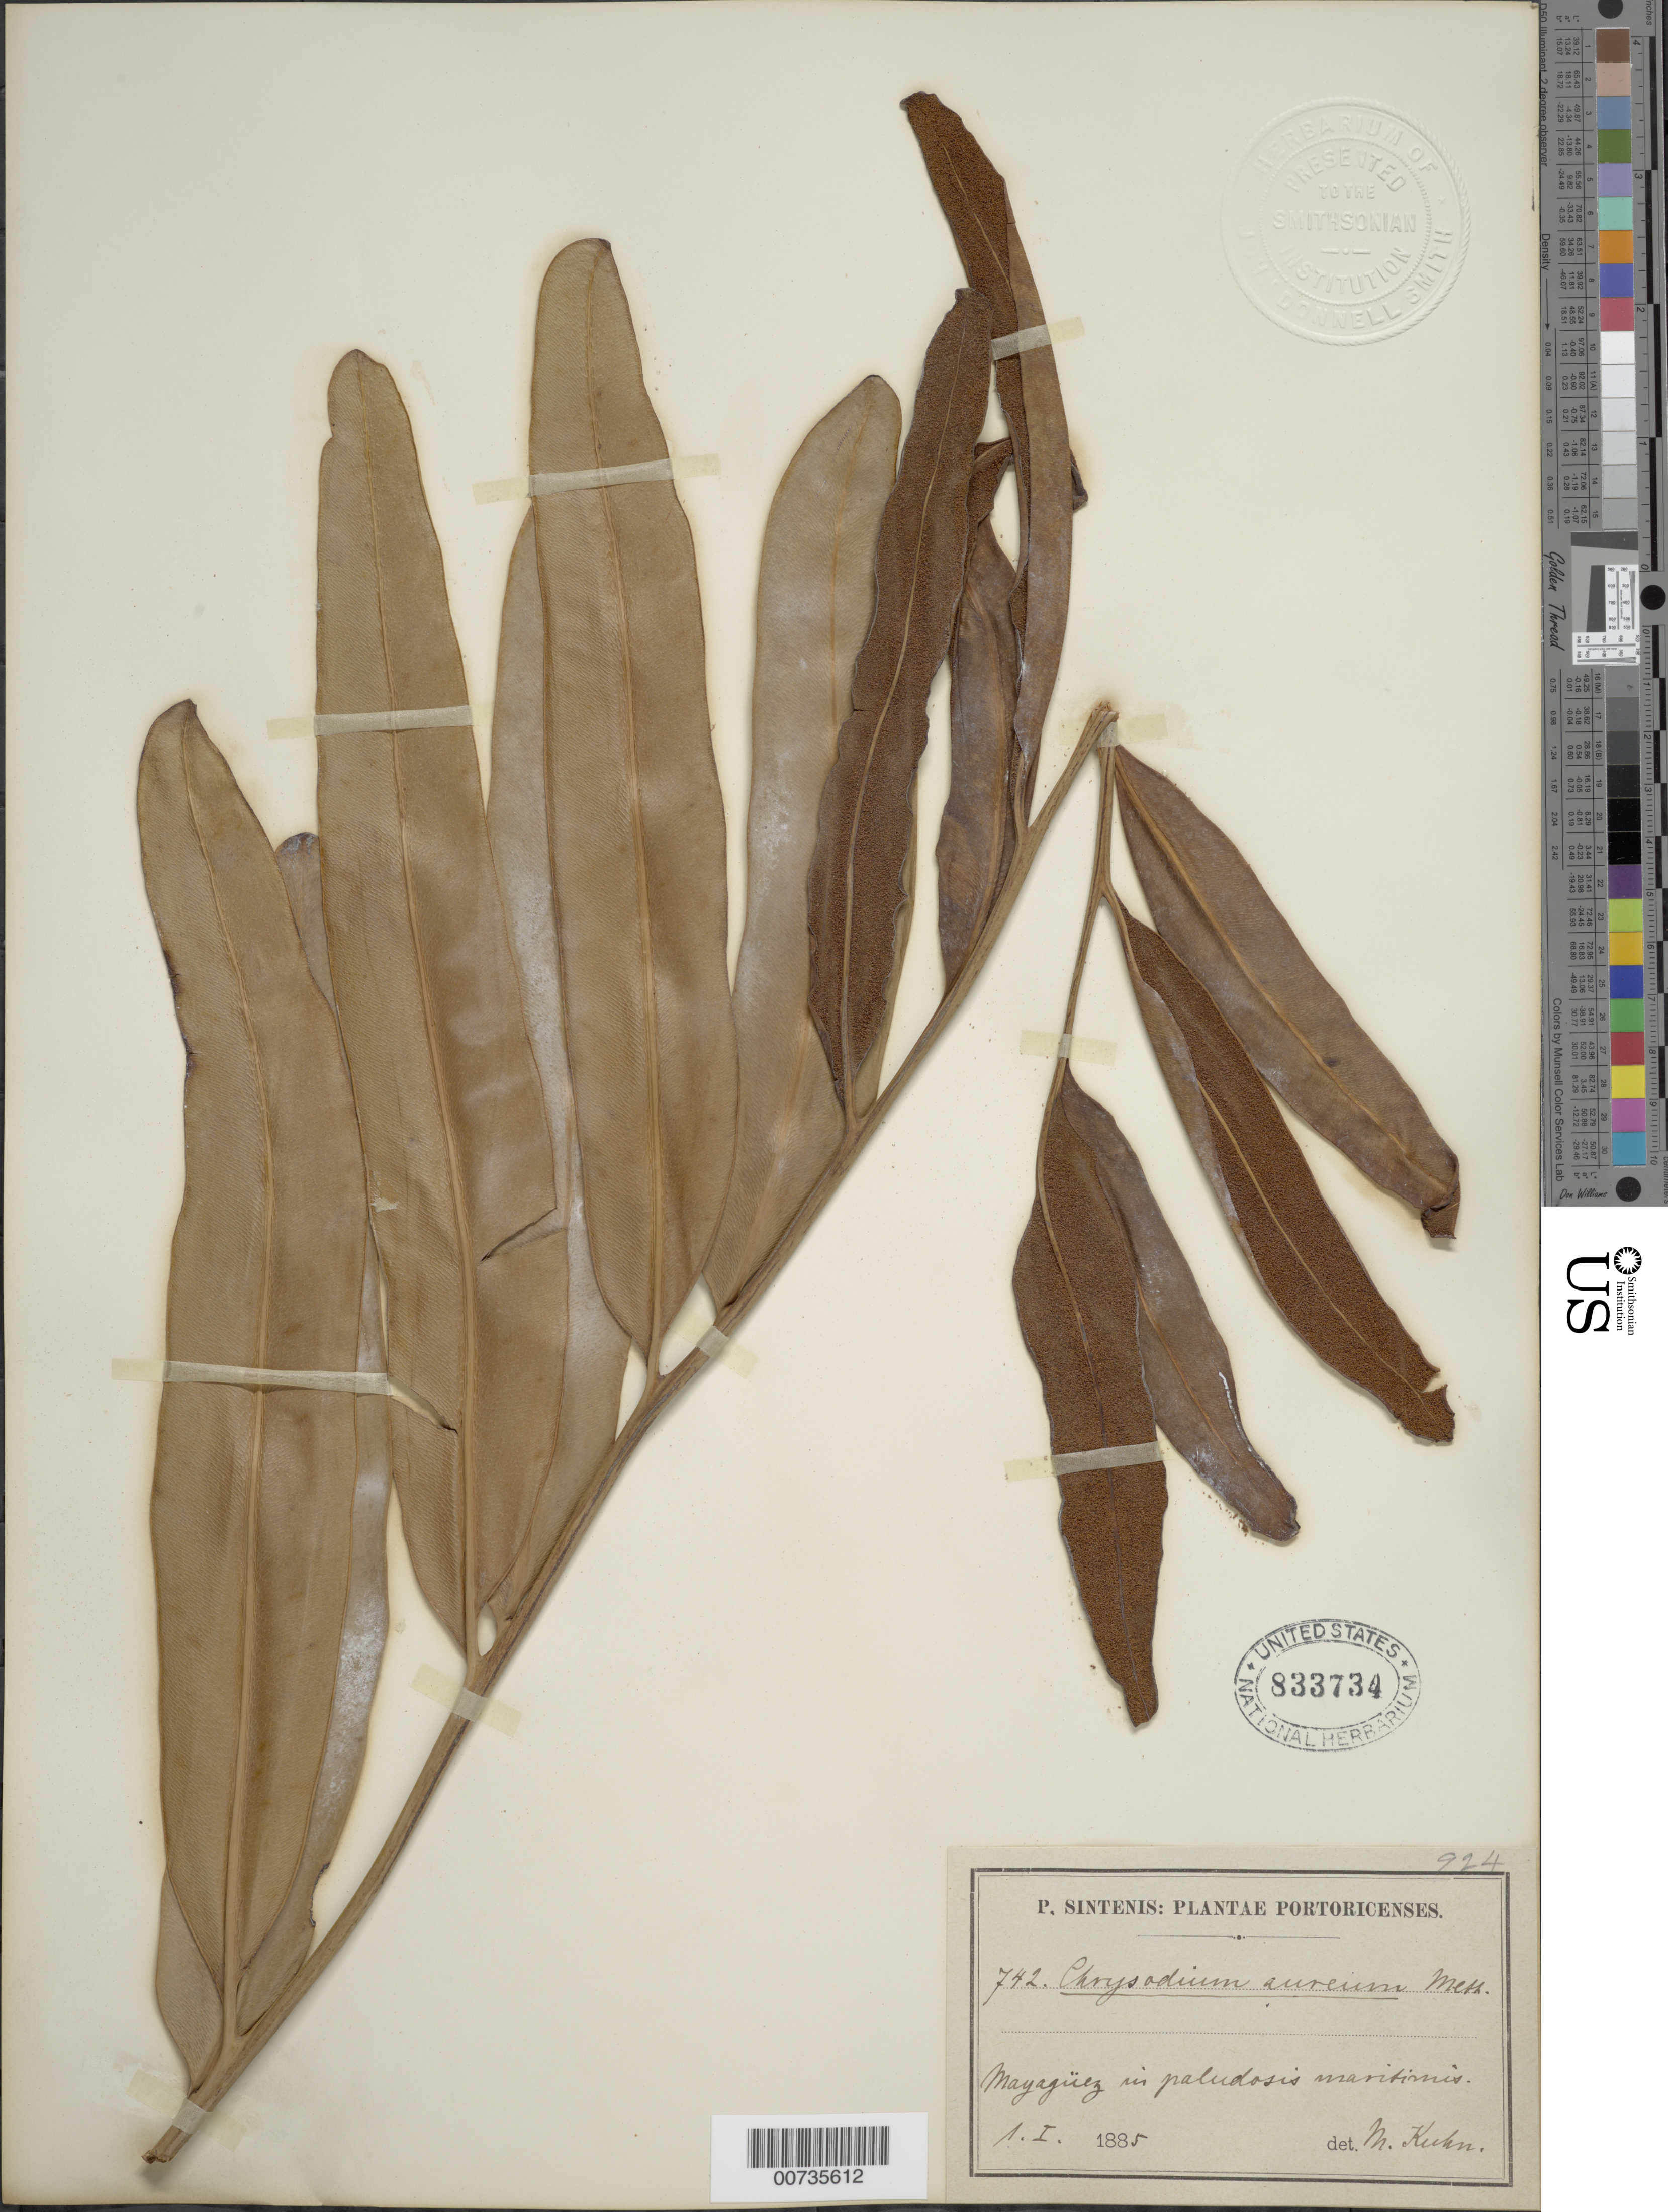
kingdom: Plantae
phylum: Tracheophyta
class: Polypodiopsida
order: Polypodiales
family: Pteridaceae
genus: Acrostichum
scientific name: Acrostichum aureum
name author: L.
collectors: P. Sintenis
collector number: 742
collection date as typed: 01 Jan 1885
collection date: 1885-01-01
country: Puerto Rico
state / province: Mayagüez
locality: Mayaguez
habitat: In paludosis maritimus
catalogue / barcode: US 833734